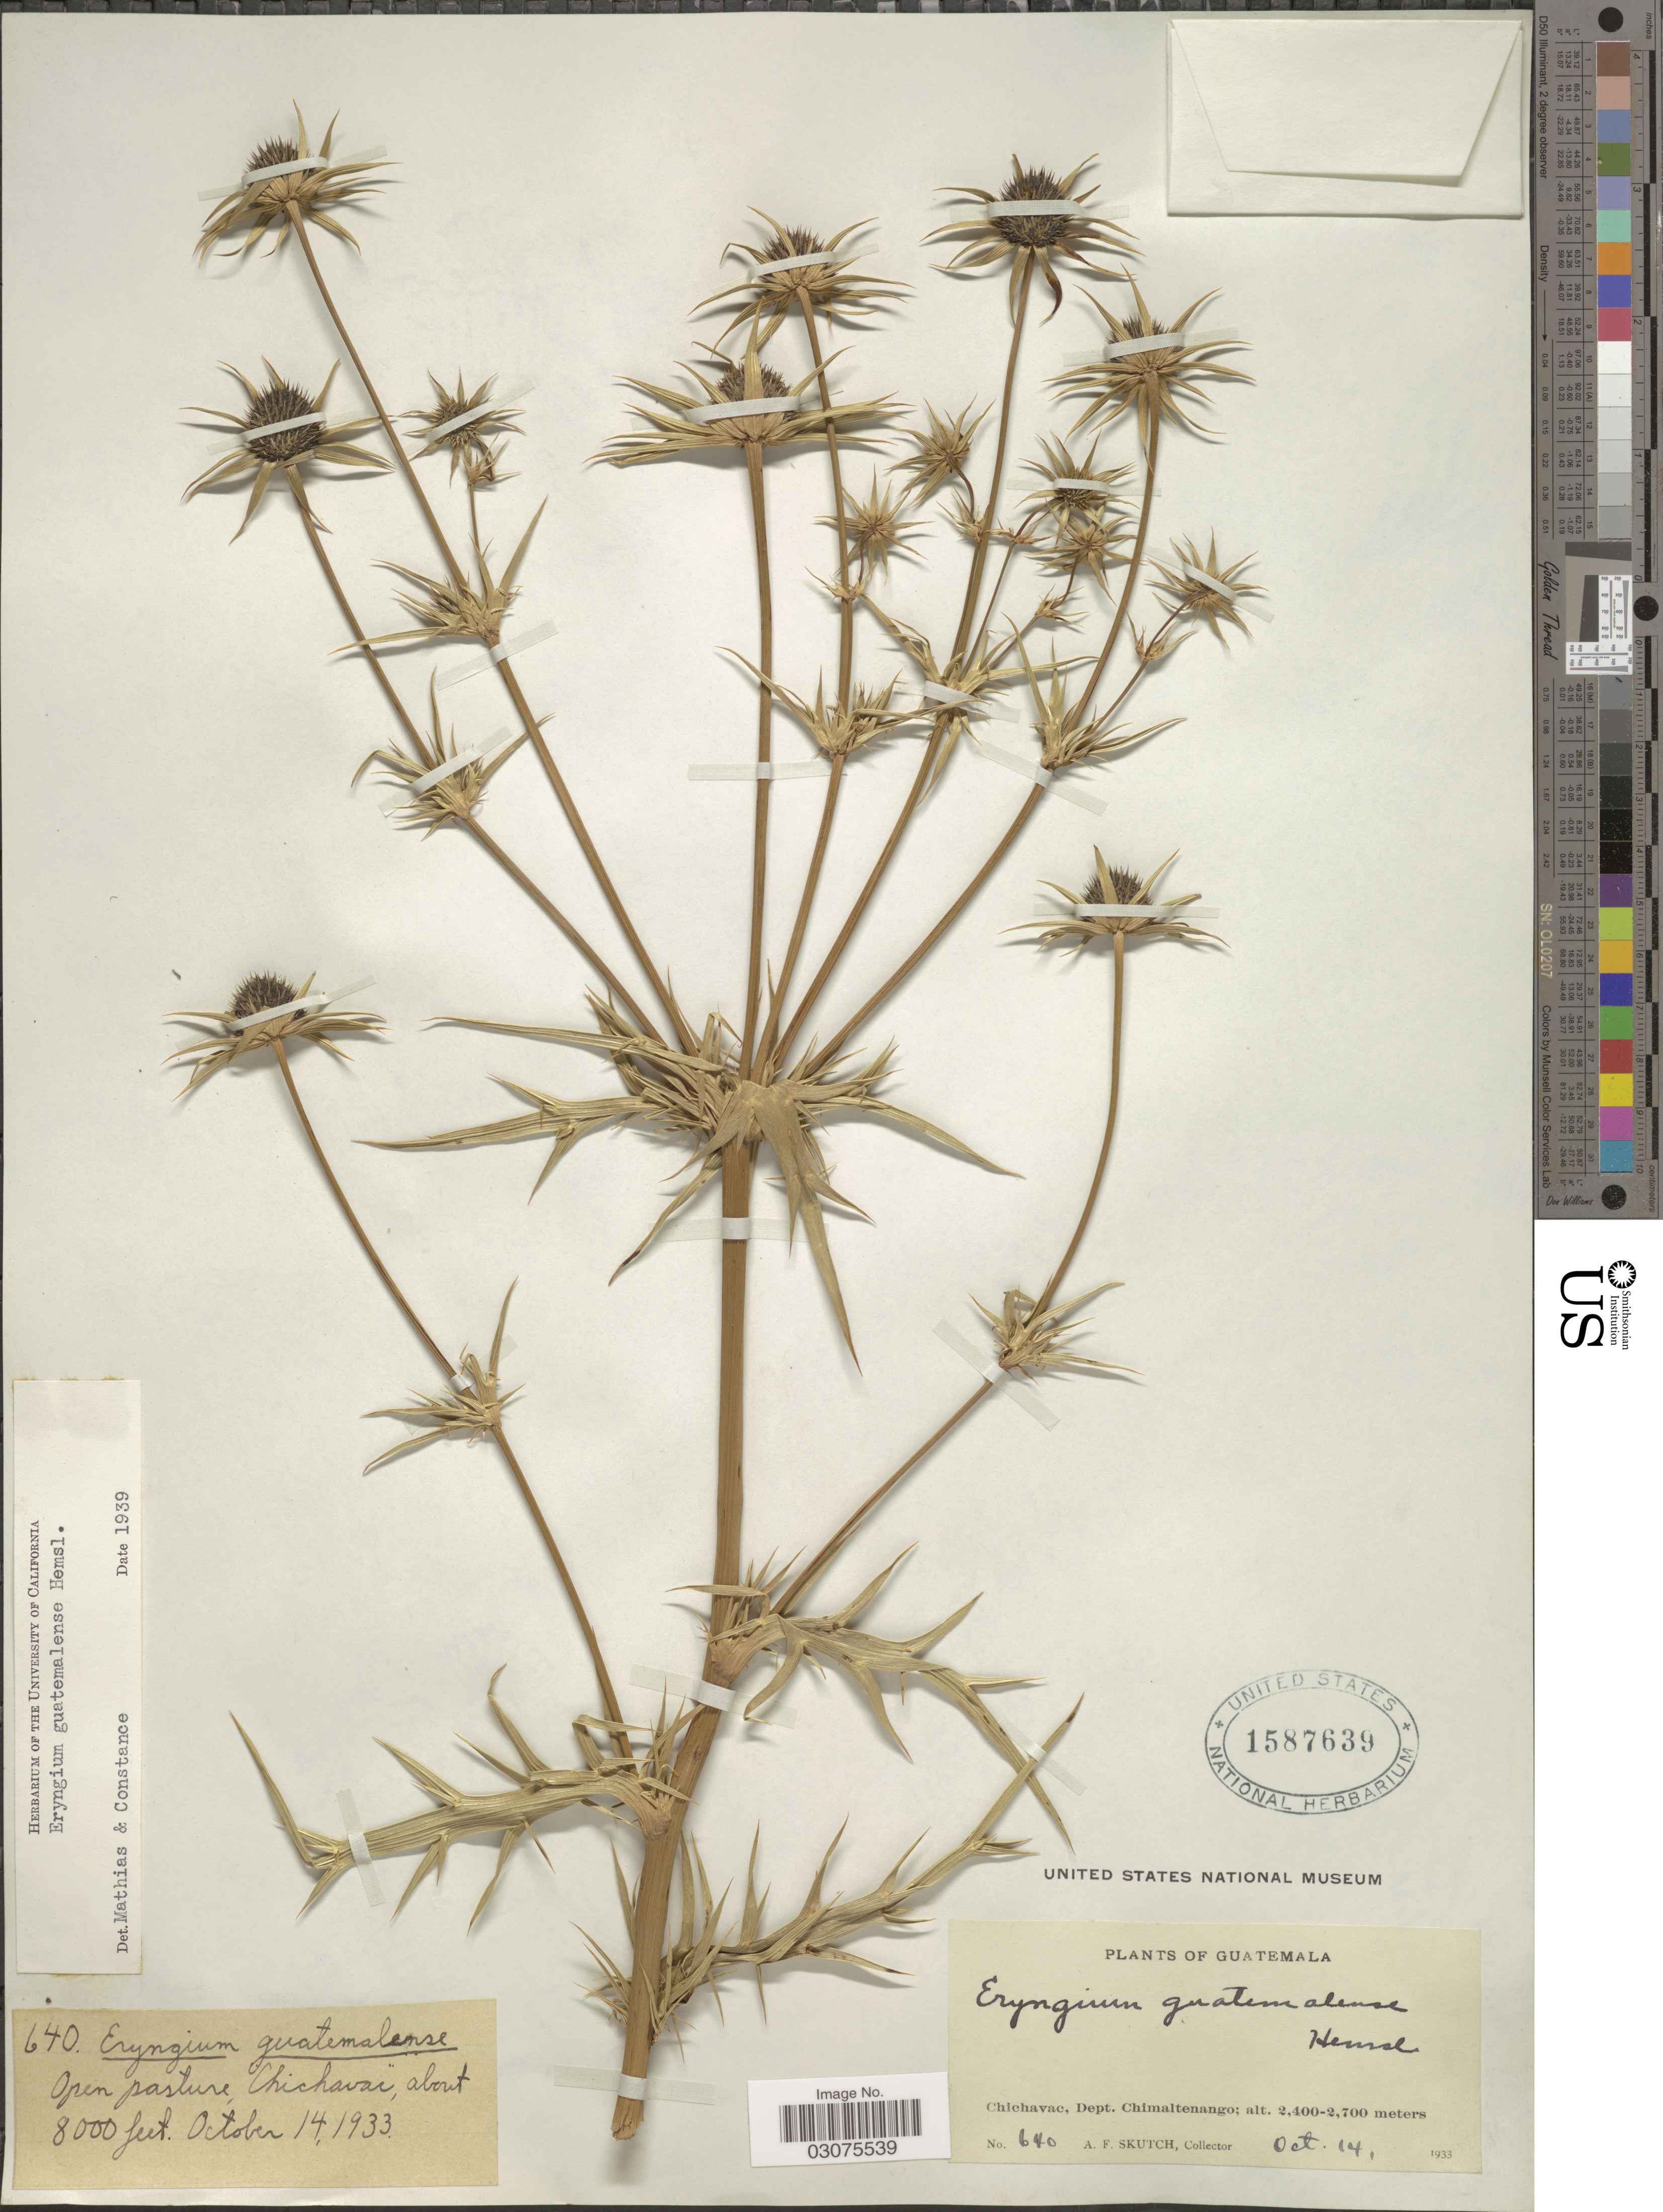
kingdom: Plantae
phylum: Tracheophyta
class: Magnoliopsida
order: Apiales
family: Apiaceae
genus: Eryngium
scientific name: Eryngium cymosum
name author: F. Delaroche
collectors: A. F. Skutch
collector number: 640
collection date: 1933-10-14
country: Guatemala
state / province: Chimaltenango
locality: Chichavac, Dept. Chimaltenango.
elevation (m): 2438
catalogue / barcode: US 1587639